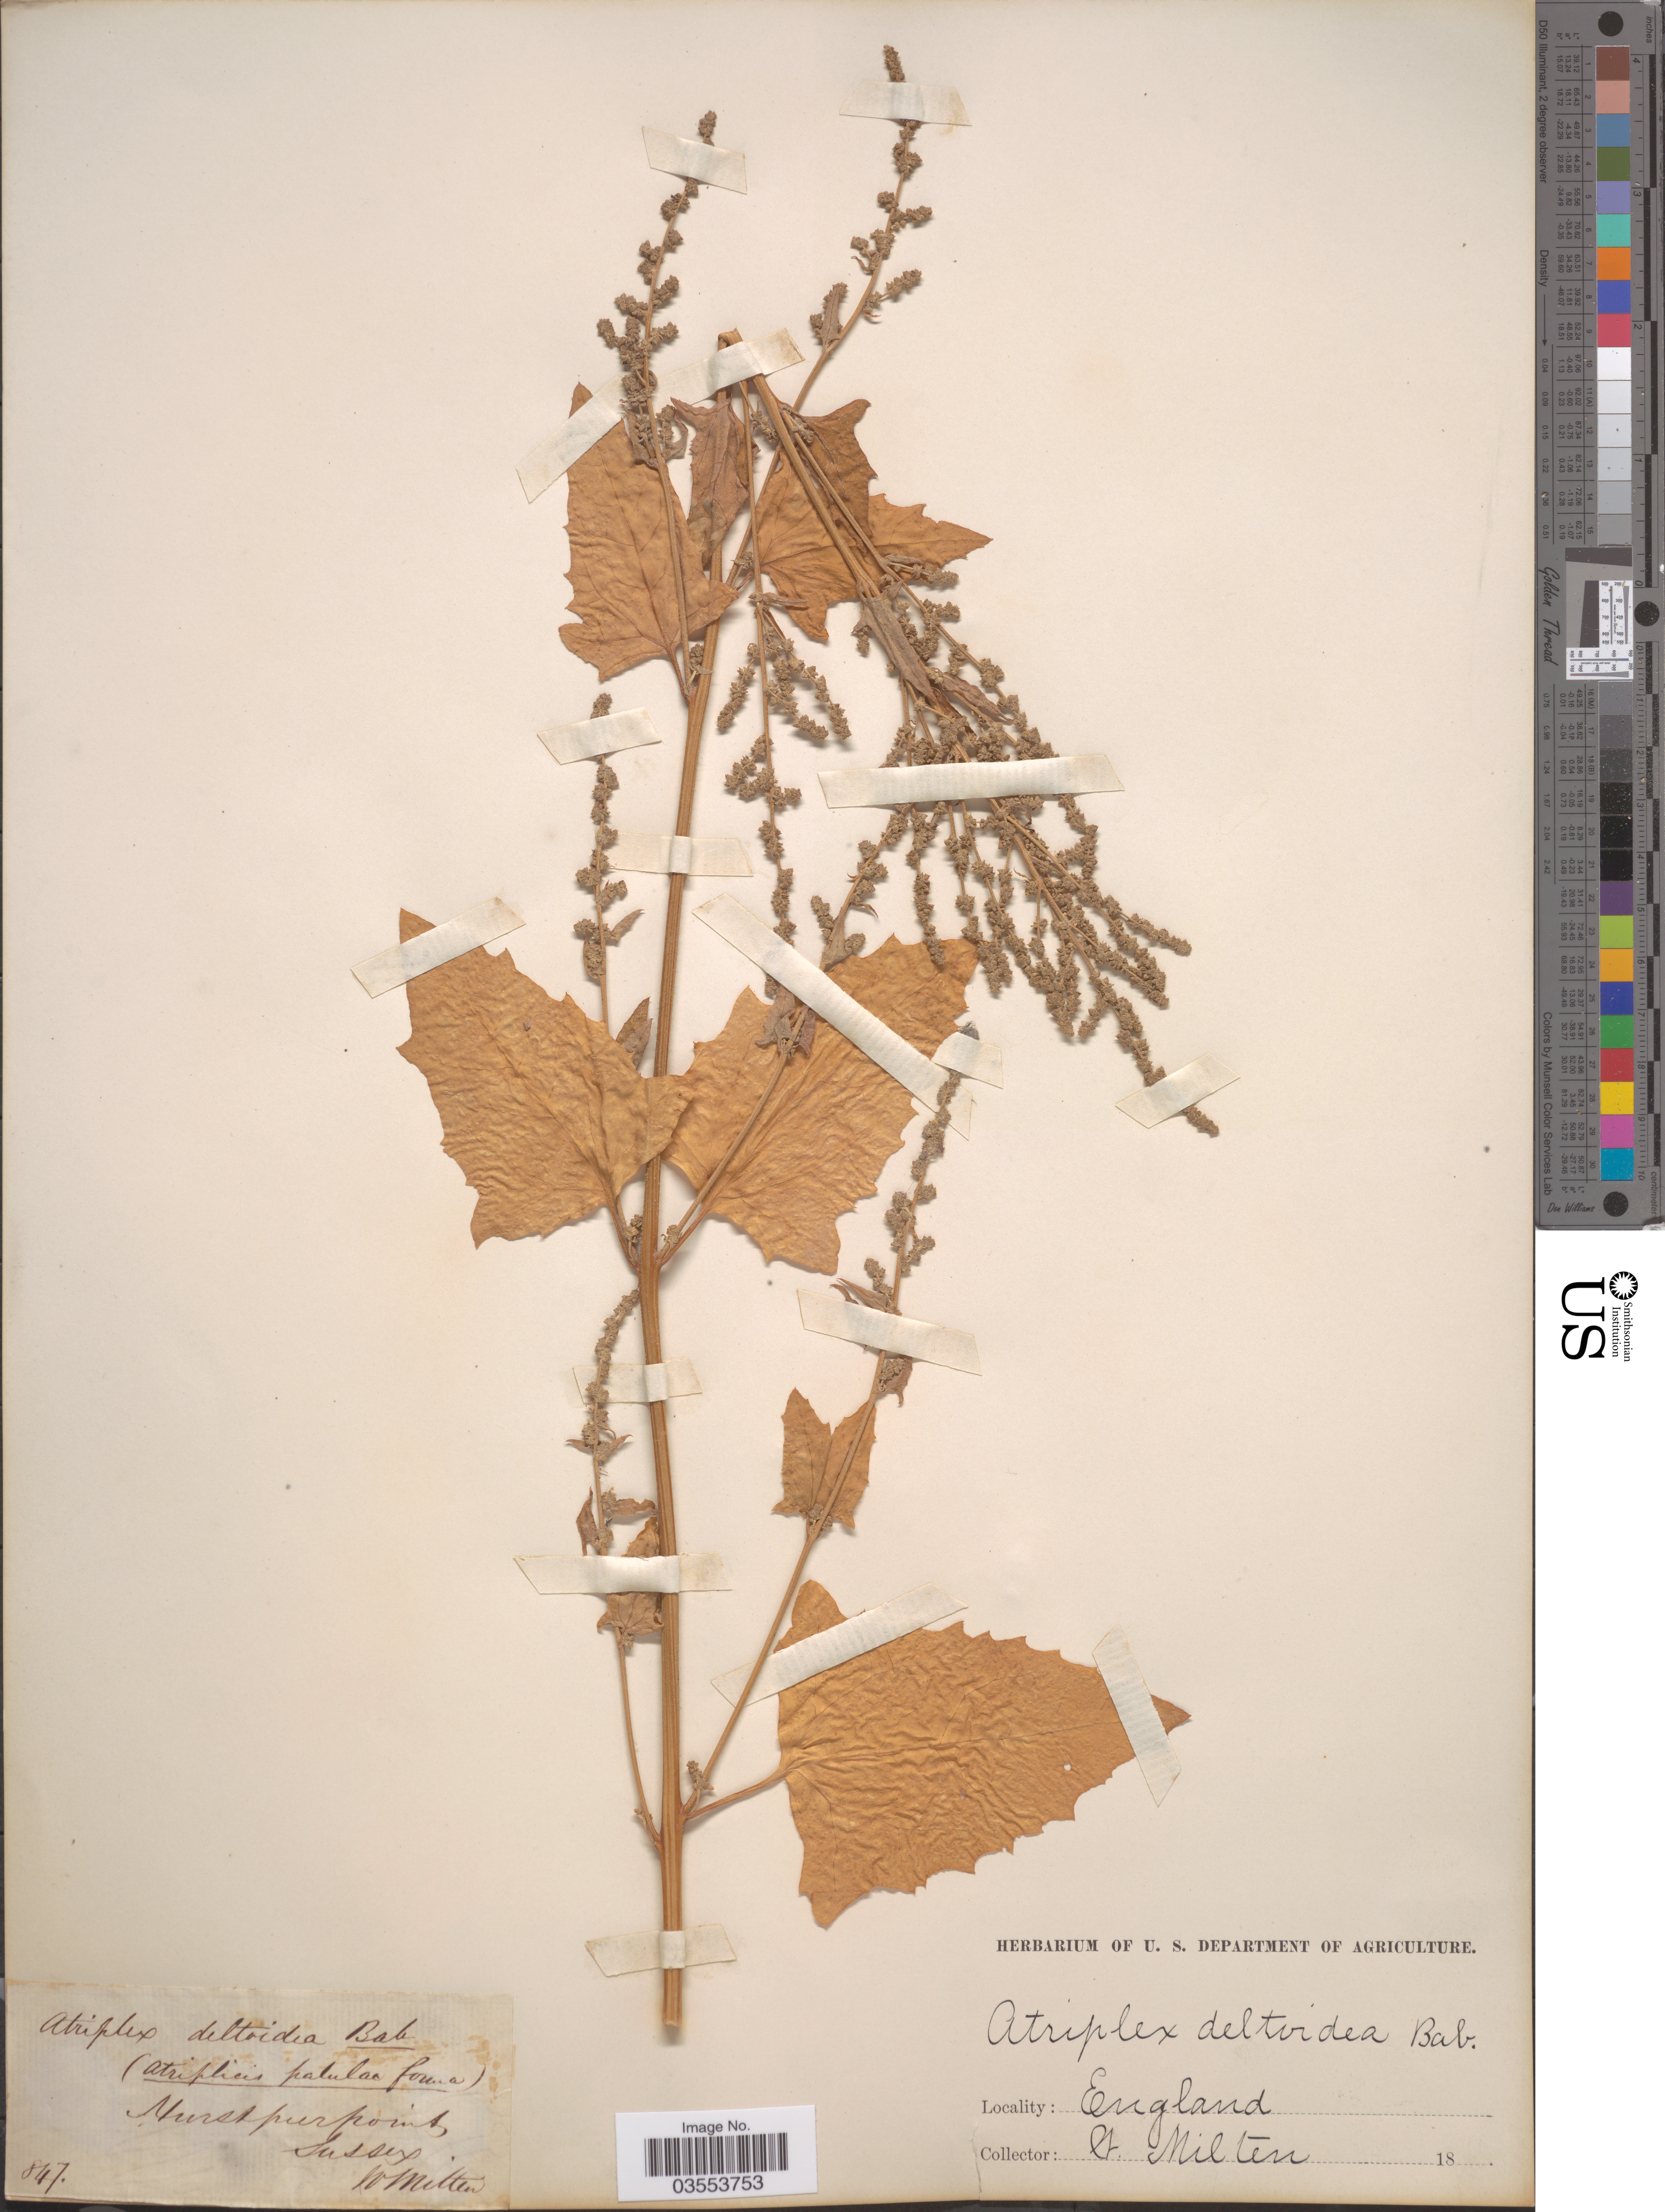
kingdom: Plantae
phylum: Tracheophyta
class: Magnoliopsida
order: Caryophyllales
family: Amaranthaceae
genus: Atriplex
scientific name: Atriplex deltoidea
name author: Bab.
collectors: W. Milten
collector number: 847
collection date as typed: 18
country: United Kingdom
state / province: England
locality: Hurstpierpoint. Sussex.